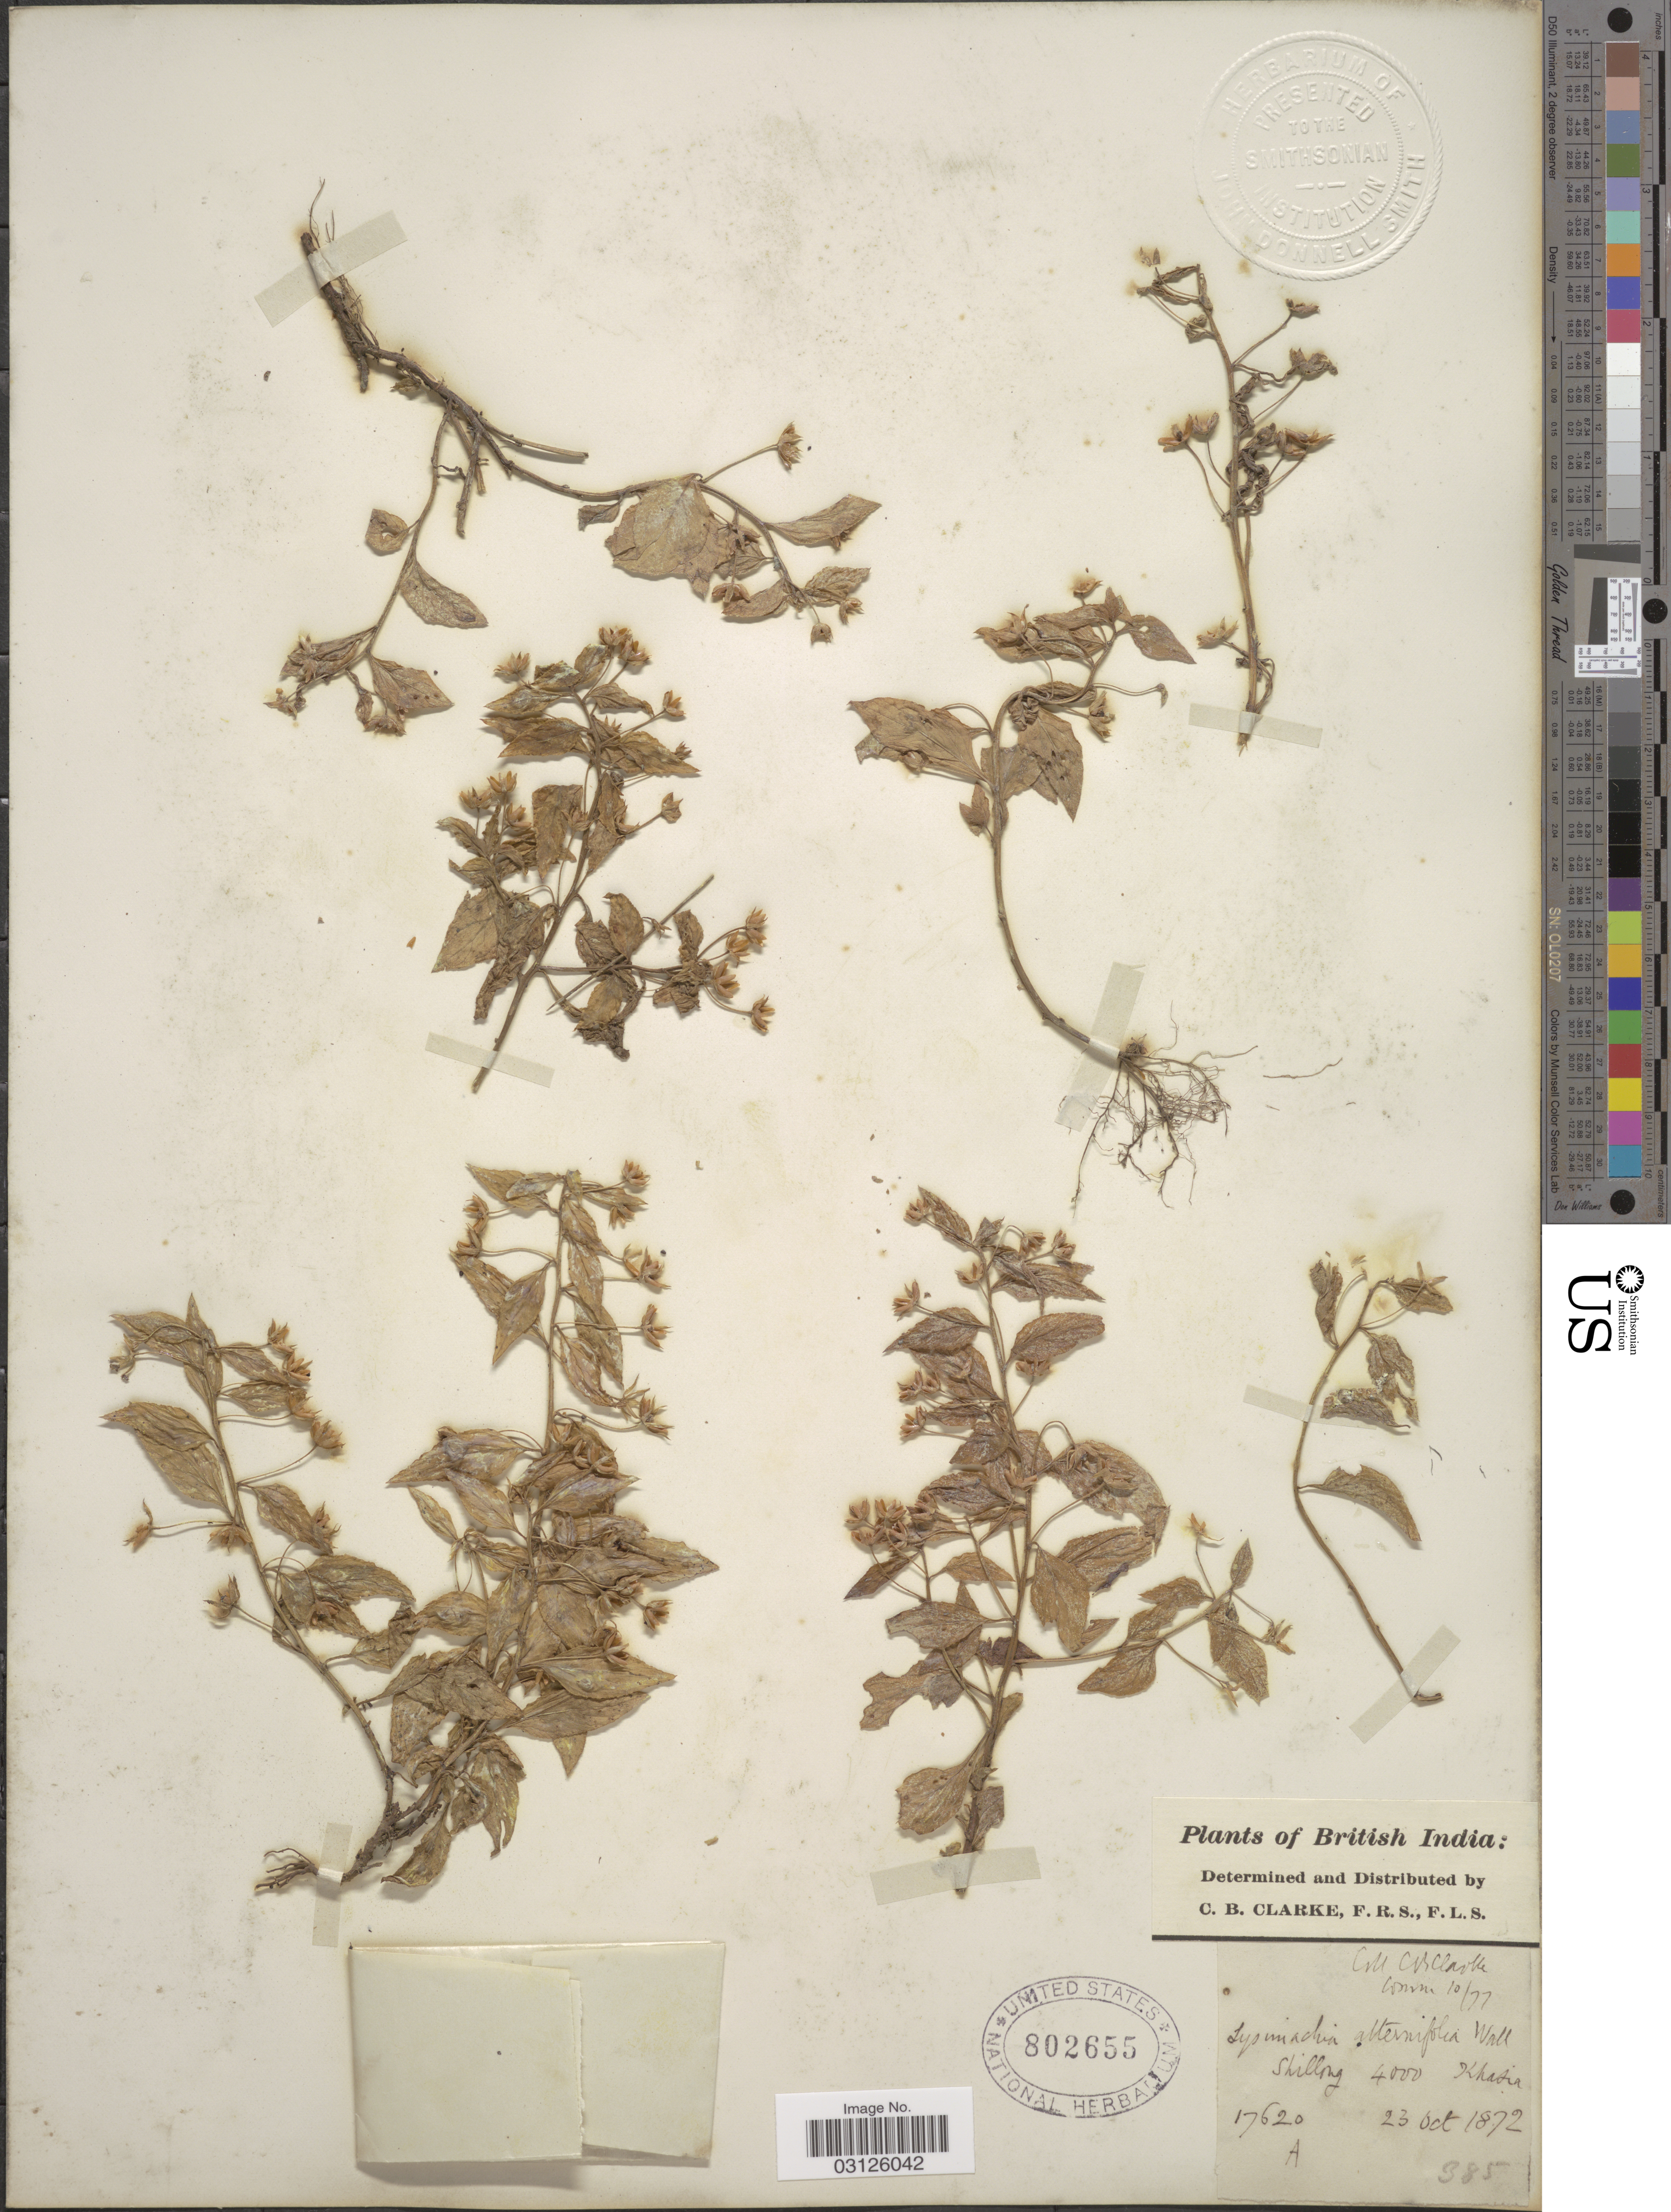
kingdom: Plantae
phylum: Tracheophyta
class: Magnoliopsida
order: Ericales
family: Primulaceae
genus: Lysimachia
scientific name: Lysimachia alternifolia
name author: Wall.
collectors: C. B. Clarke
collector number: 17620A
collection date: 1872-10-23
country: India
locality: British India. Shillong. Khasia.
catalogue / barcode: US 802655